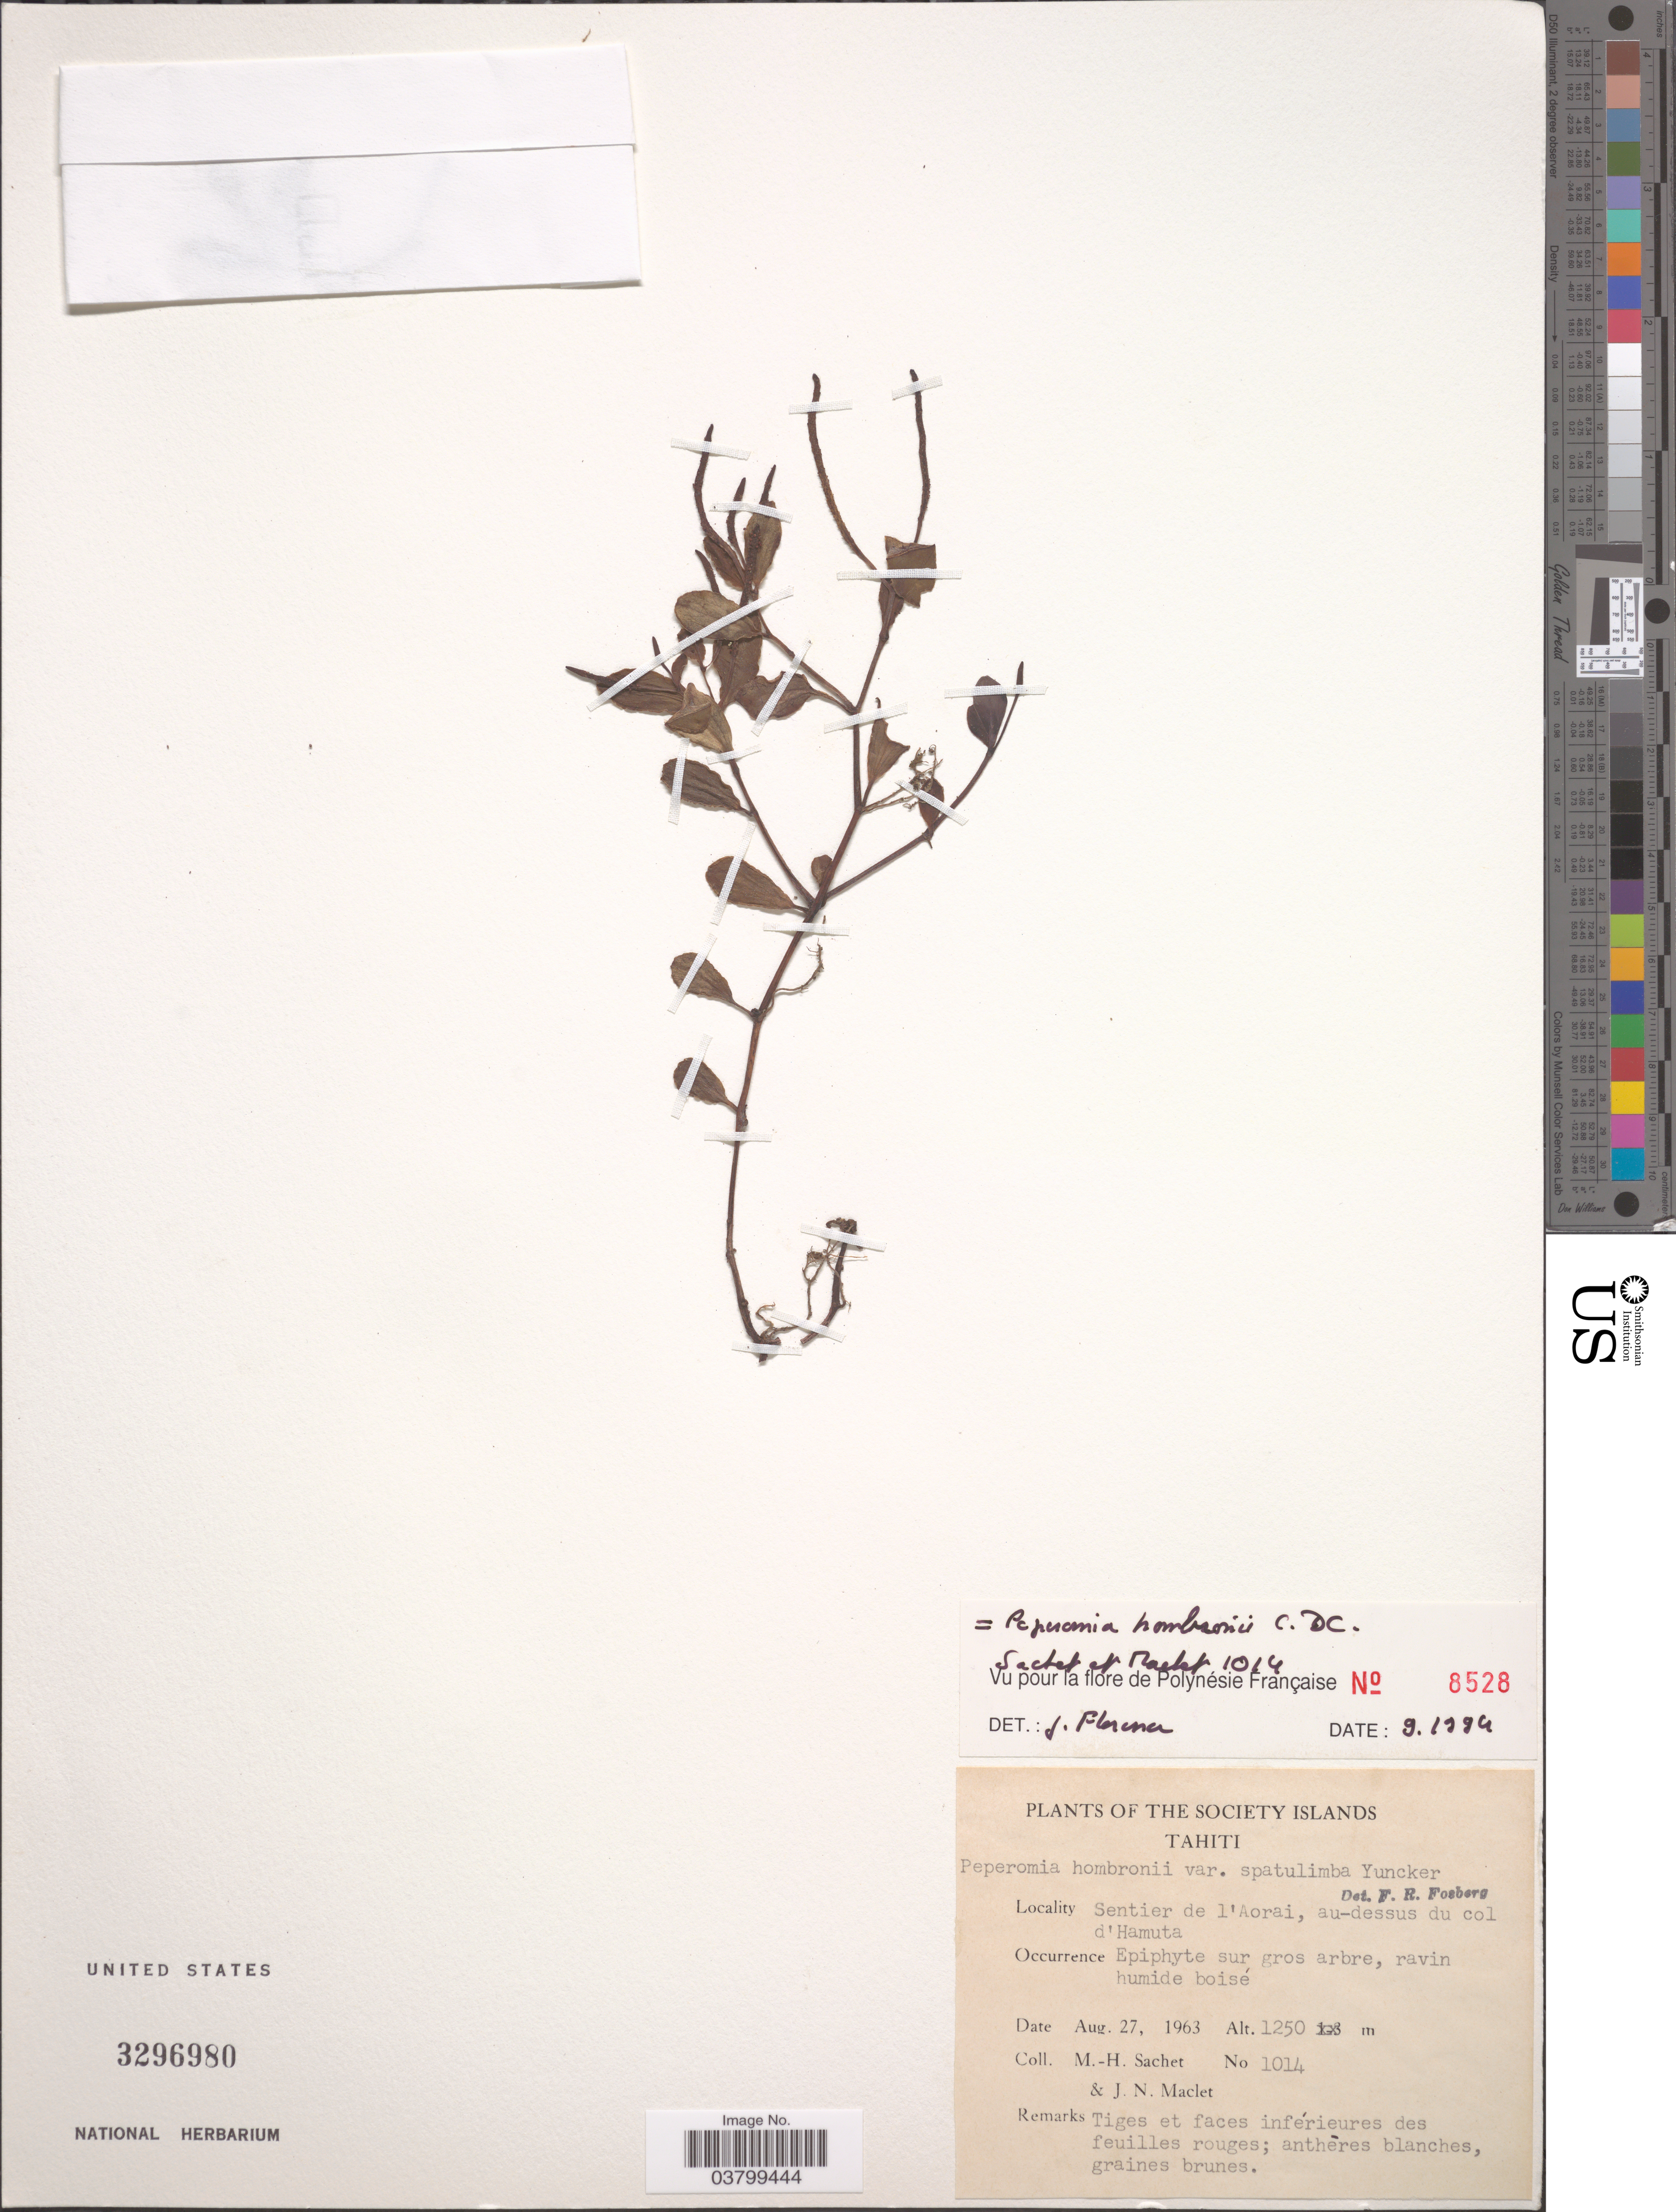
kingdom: Plantae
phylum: Tracheophyta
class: Magnoliopsida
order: Piperales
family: Piperaceae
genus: Peperomia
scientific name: Peperomia hombronii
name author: C. DC.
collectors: M.-H. Sachet & J. Maclet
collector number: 1014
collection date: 1963-08-27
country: French Polynesia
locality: Society Islands. Tahiti. Sentier de l'Aorai, au-dessus du col d'Hamuta.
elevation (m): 1250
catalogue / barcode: US 3296980